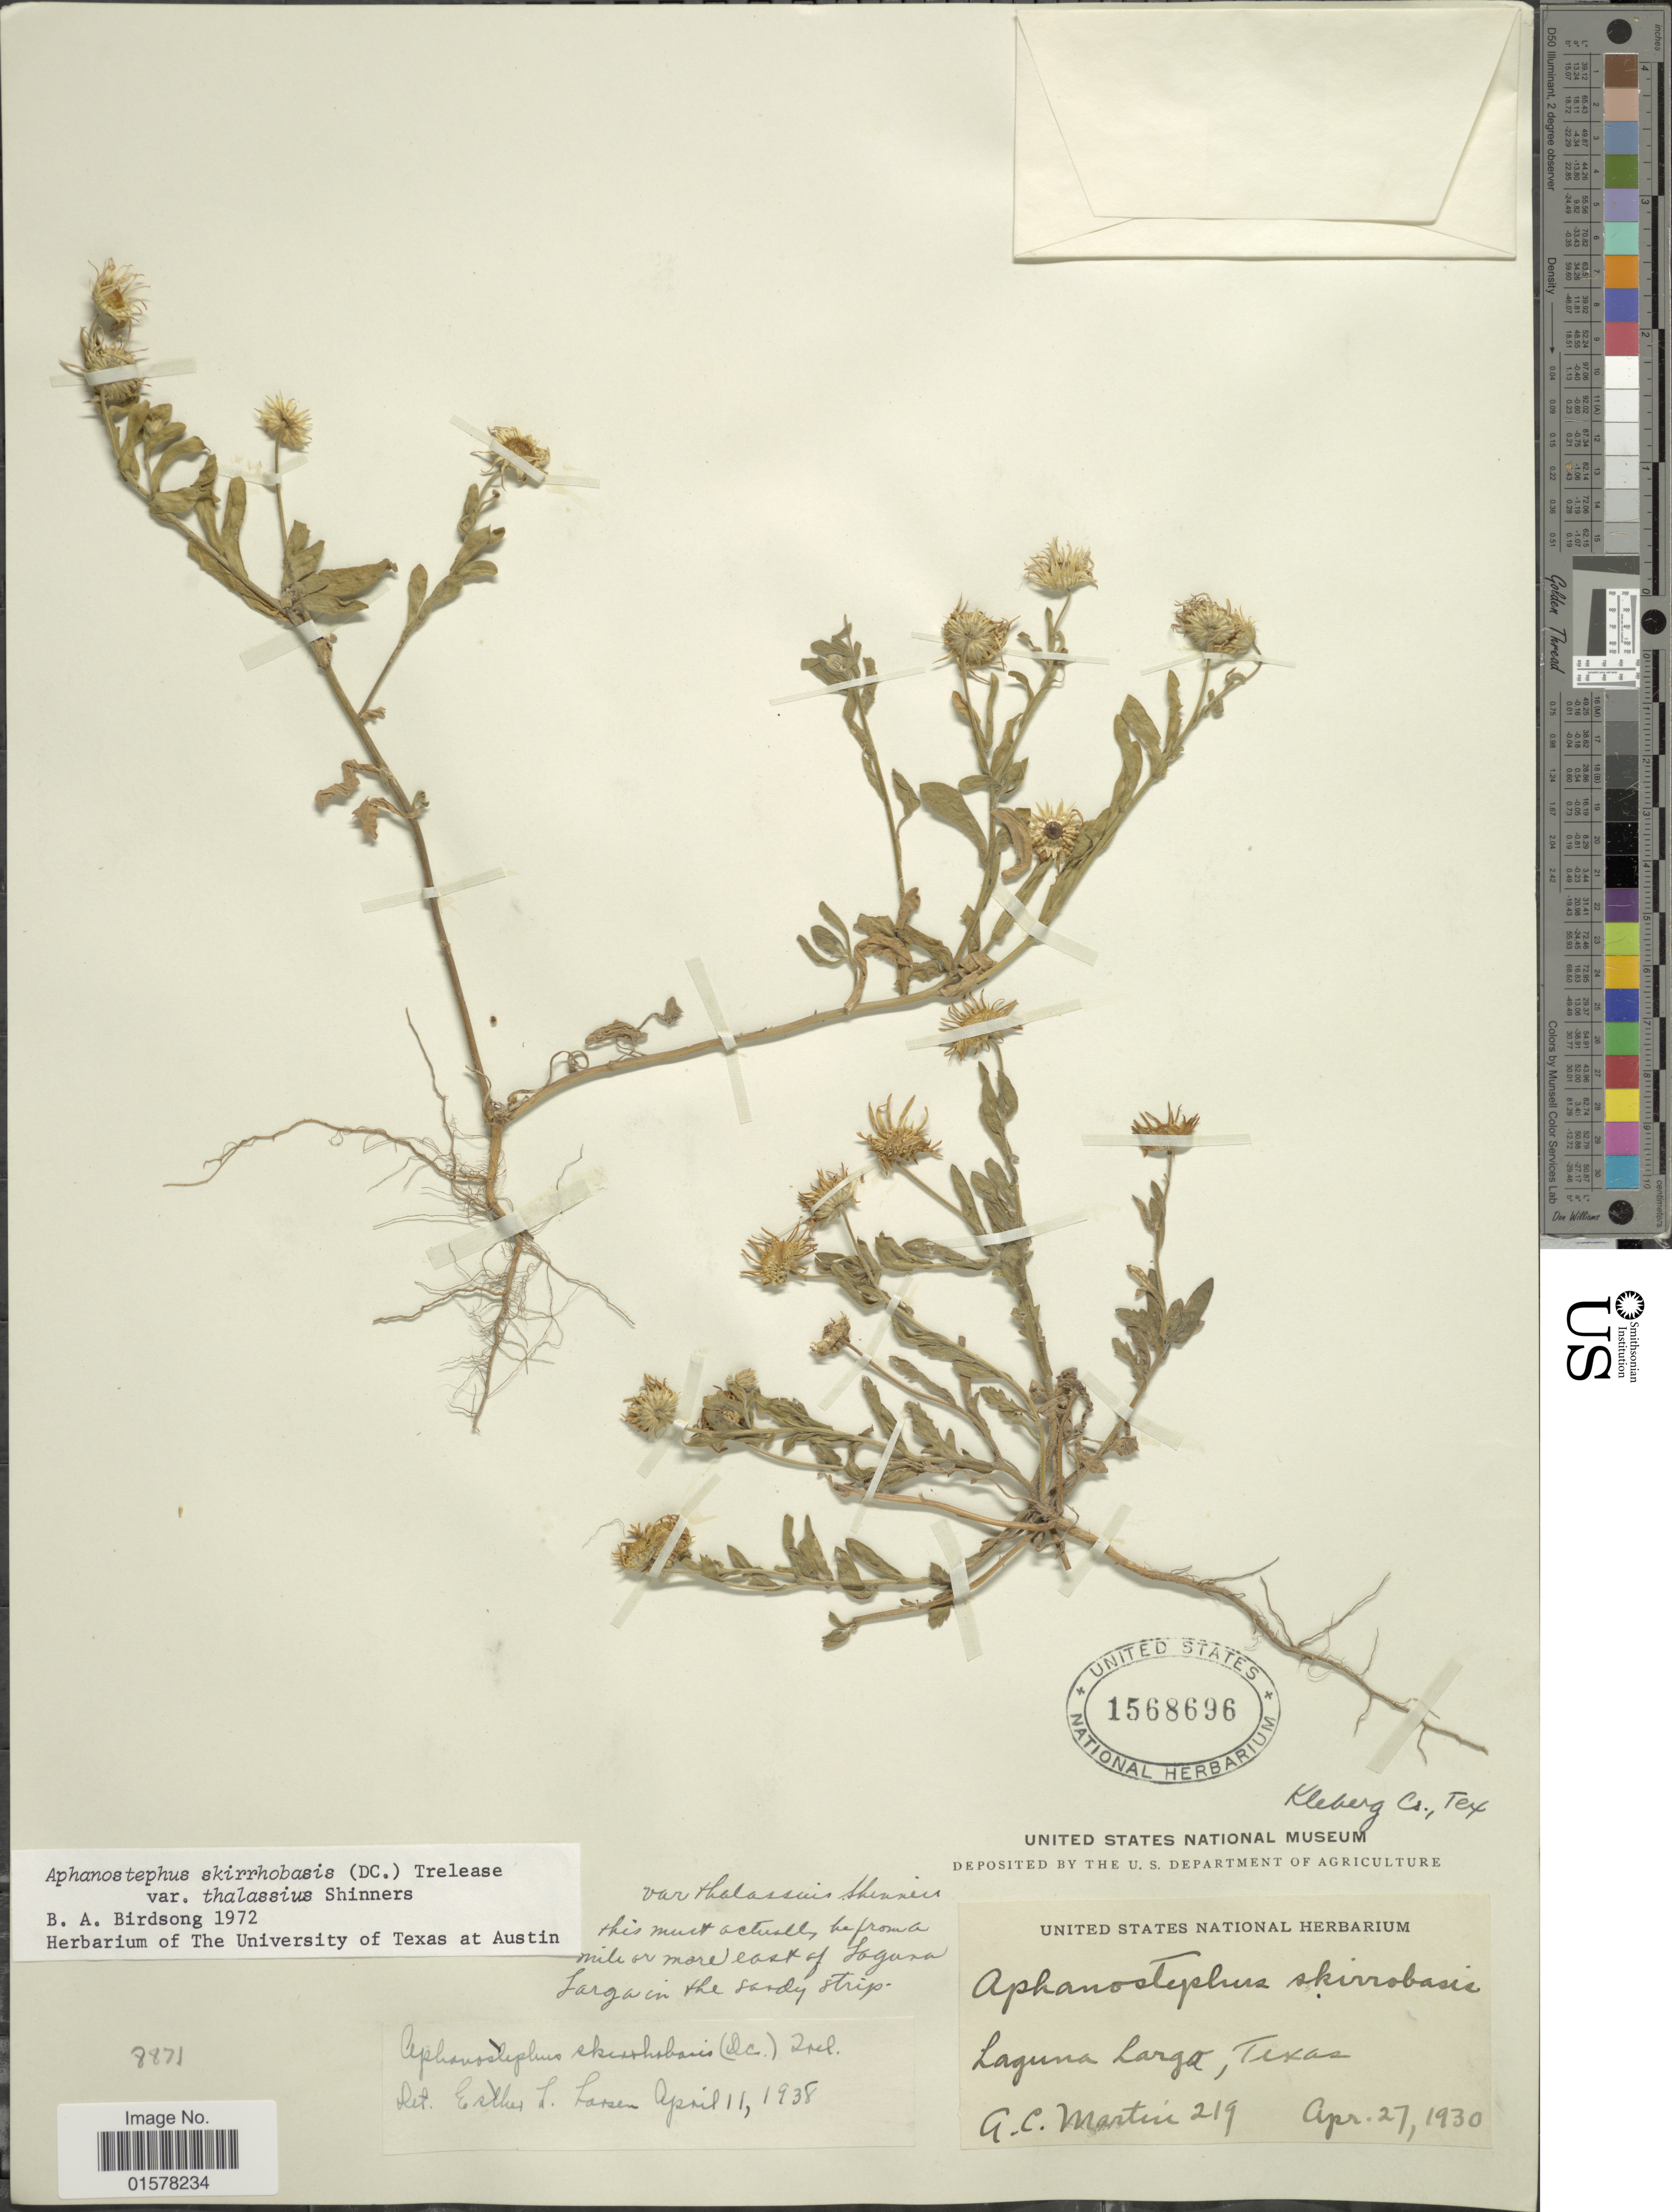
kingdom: Plantae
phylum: Tracheophyta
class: Magnoliopsida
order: Asterales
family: Asteraceae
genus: Aphanostephus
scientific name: Aphanostephus skirrhobasis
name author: (DC.) Trel. ex Coville & Branner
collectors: A. C. Martin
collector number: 219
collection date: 1930-04-27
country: United States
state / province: Texas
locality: Laguna Largo, Texas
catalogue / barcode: US 1568696